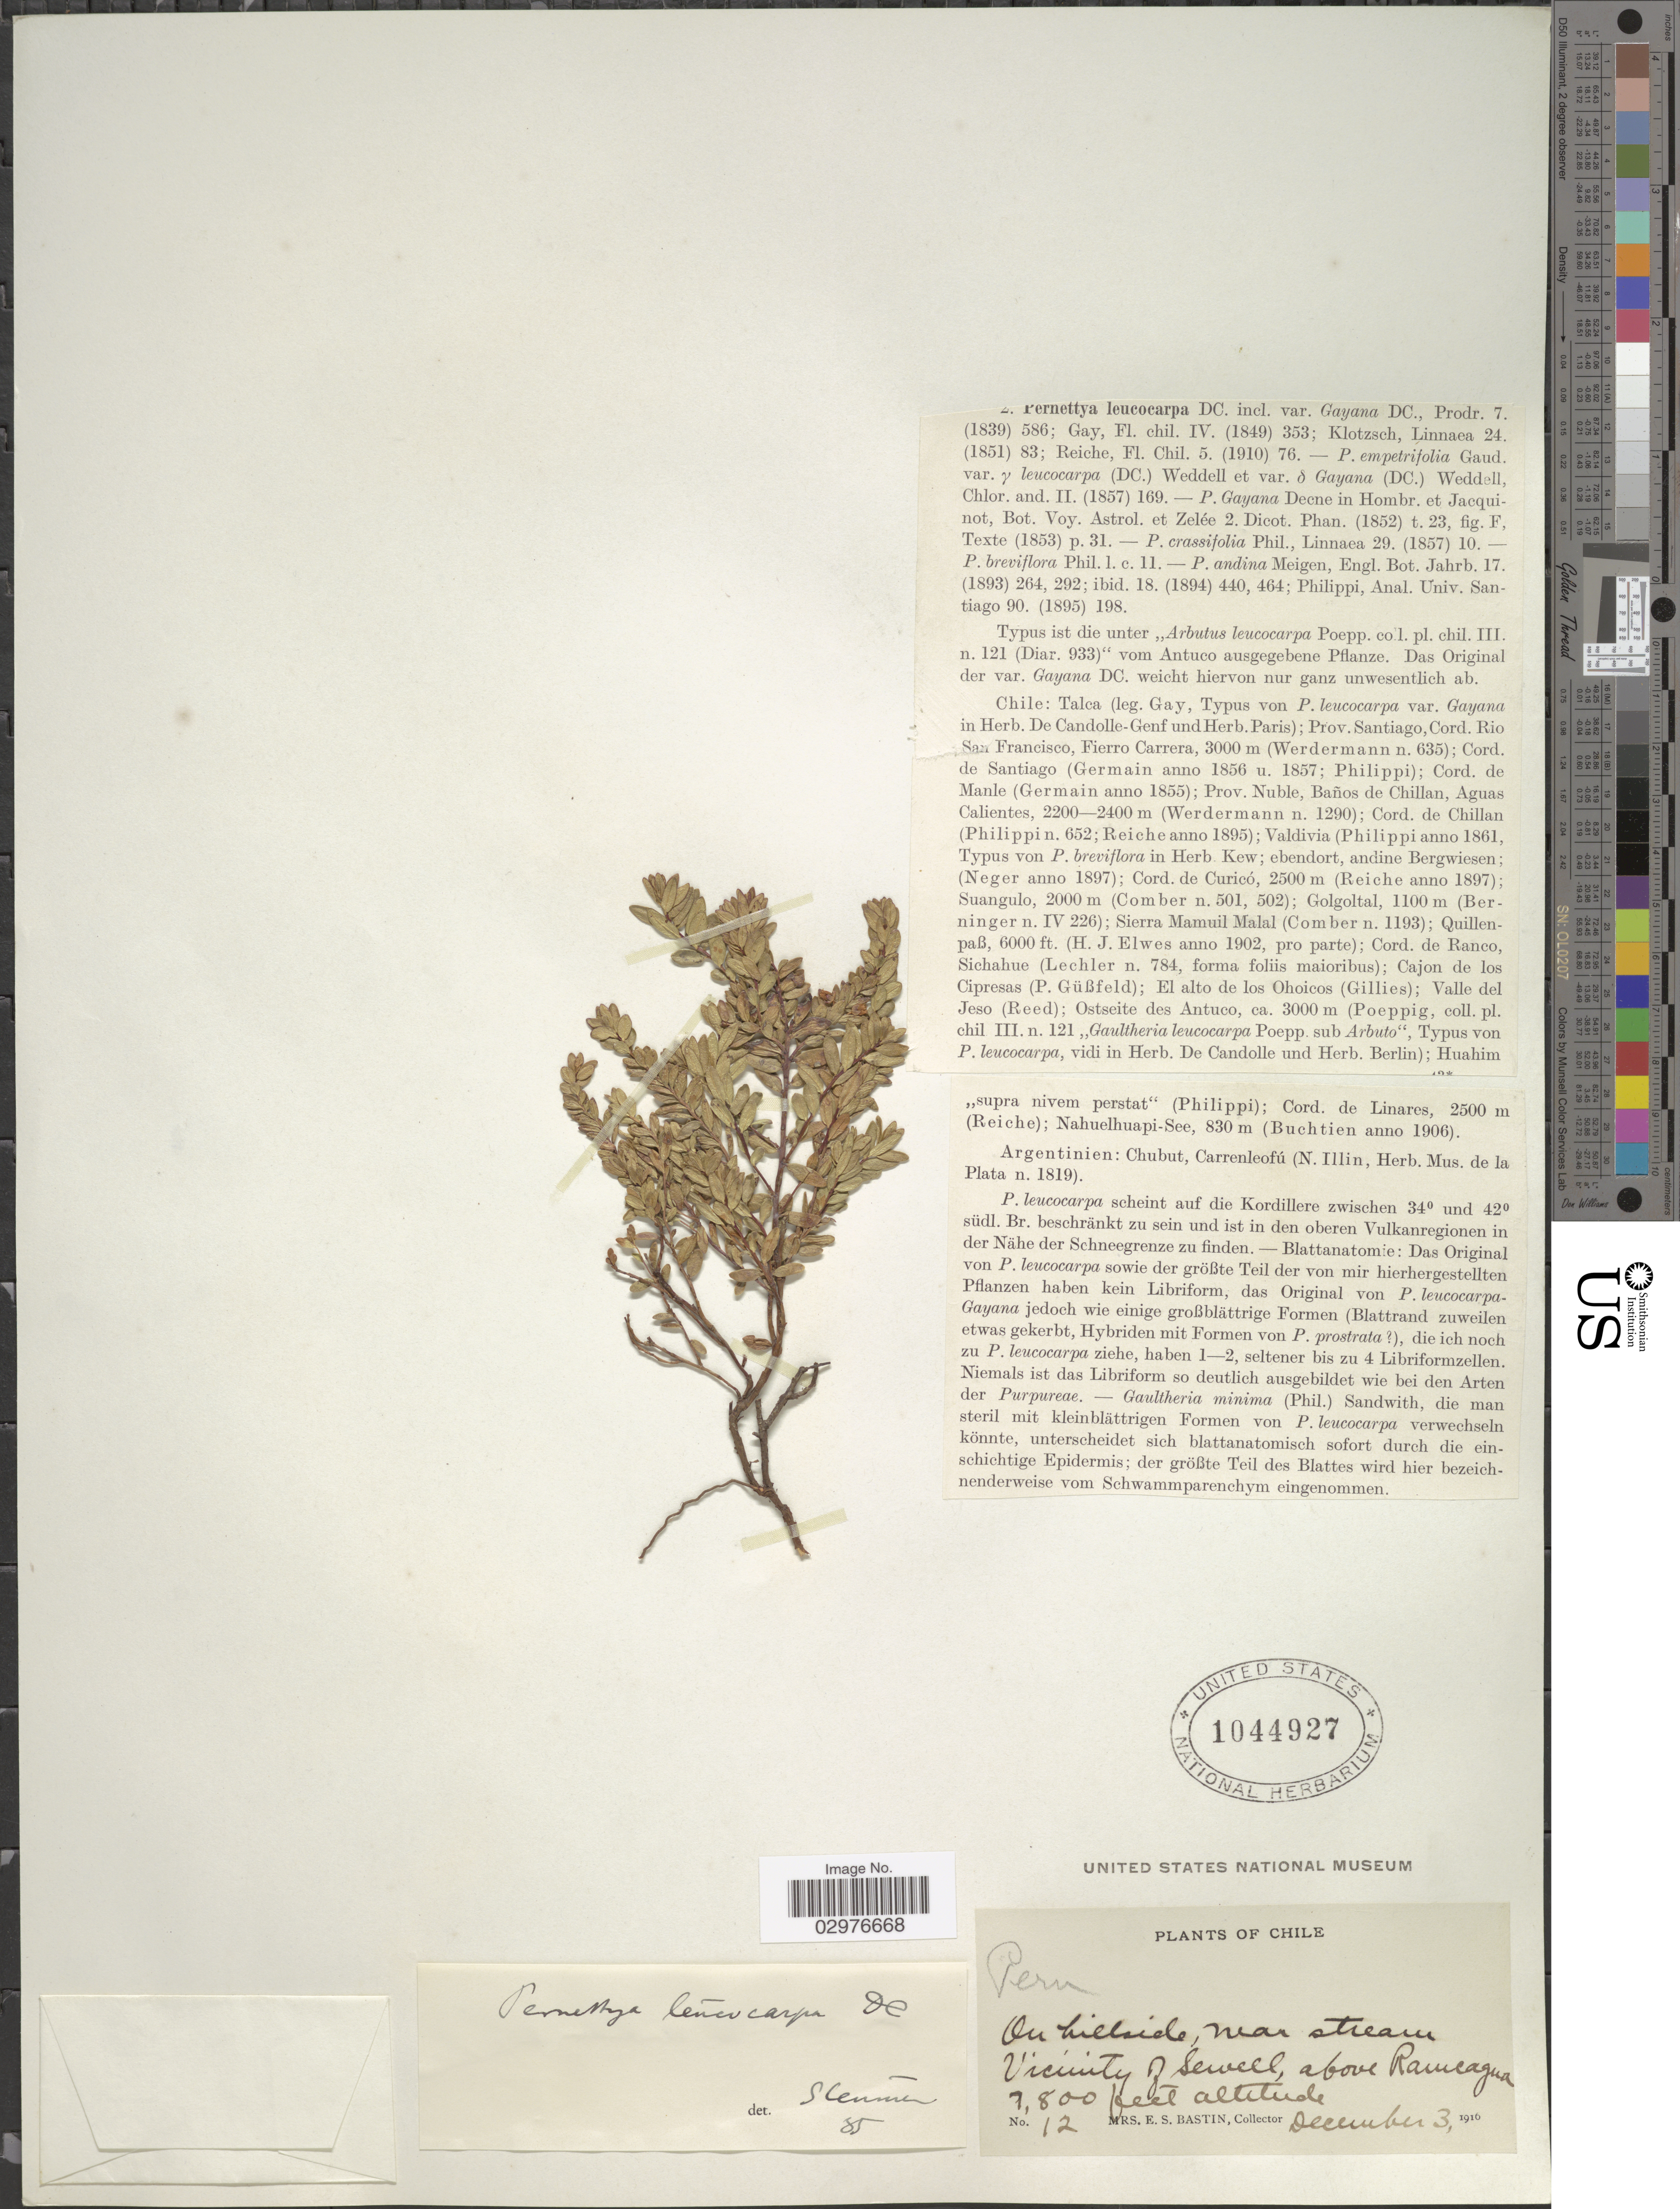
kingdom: Plantae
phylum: Tracheophyta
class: Magnoliopsida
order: Ericales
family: Ericaceae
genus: Gaultheria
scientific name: Gaultheria pumila var. leucocarpa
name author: (DC.) D.J. Middleton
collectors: E. Bastin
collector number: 12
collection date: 1910-12-03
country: Chile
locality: Near stream Vicinity of Sewell, above Ramcagua.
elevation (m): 2377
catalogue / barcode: US 1044927